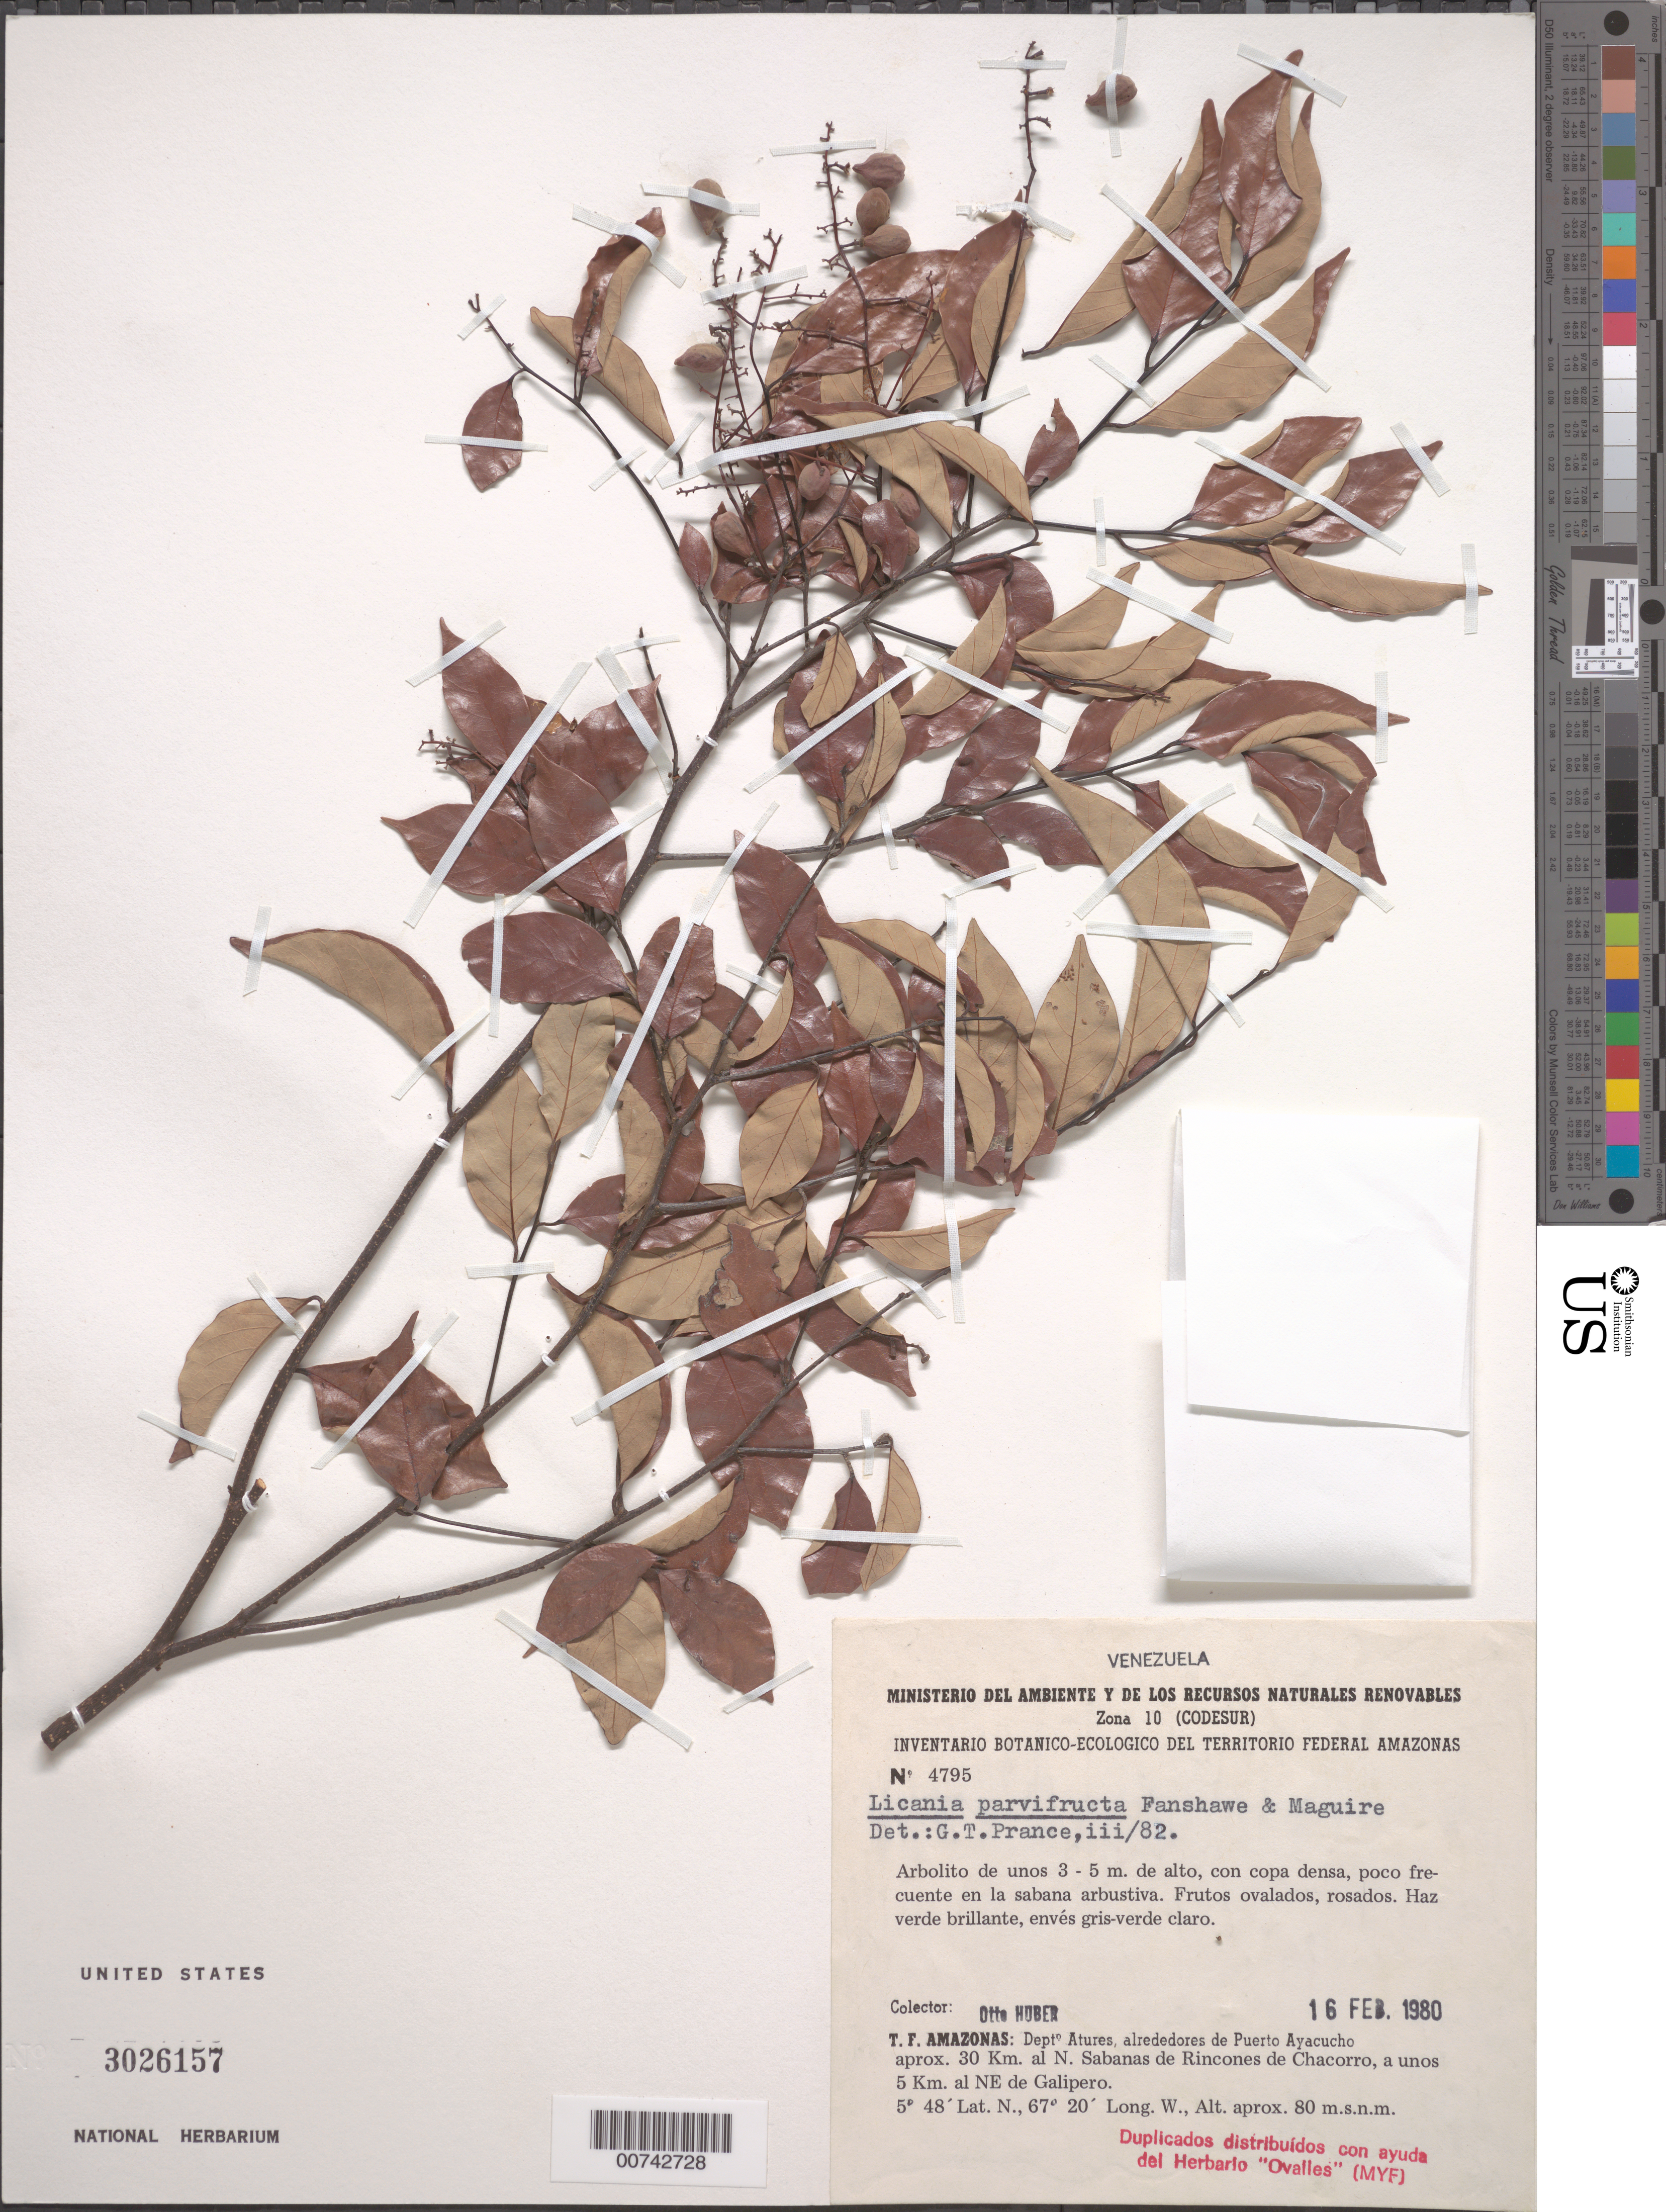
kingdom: Plantae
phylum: Tracheophyta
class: Magnoliopsida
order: Malpighiales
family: Chrysobalanaceae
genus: Licania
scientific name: Licania parvifructa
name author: Fanshawe & Maguire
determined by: Prance, G. T.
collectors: O. Huber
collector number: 4795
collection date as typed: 16-Feb-80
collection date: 1980-02-16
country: Venezuela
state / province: Amazonas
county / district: Atures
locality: Puerto Ayacucho, 30 km N; Sabanas de Rincones de Chacorro, a unos 5 km al NE de Galipero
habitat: Sabana arbustiva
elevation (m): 80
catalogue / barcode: US 3026157